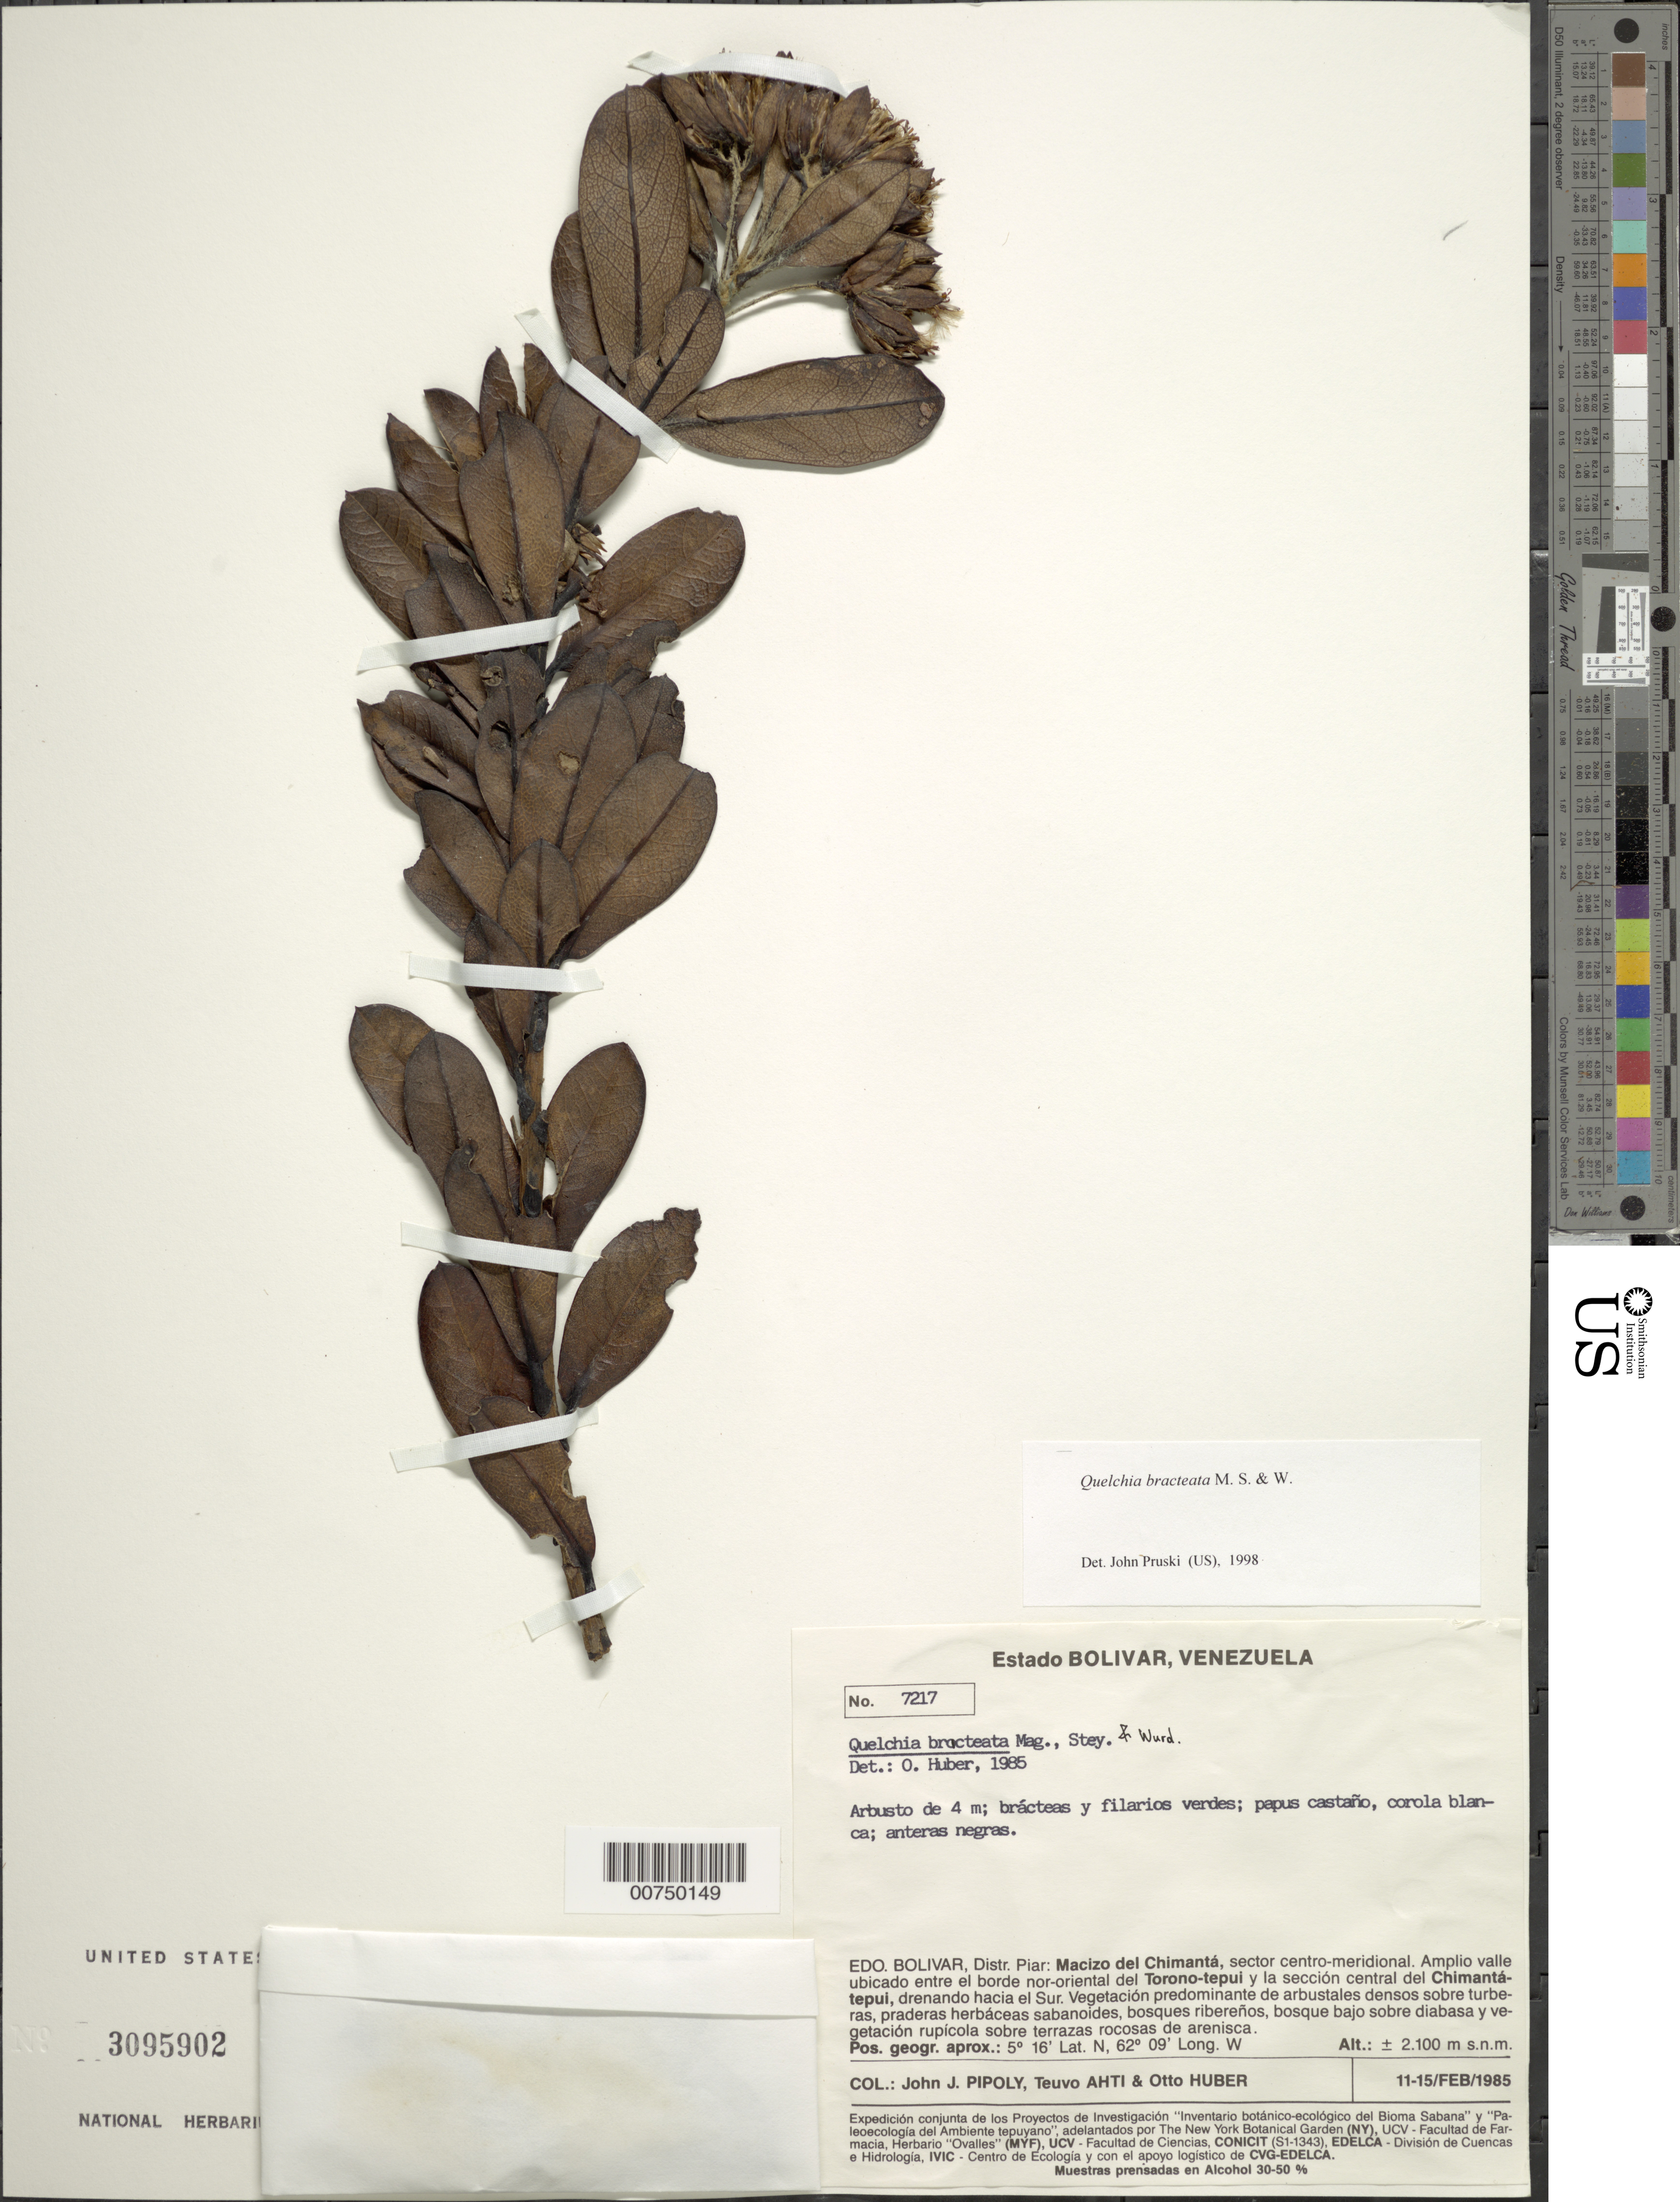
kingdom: Plantae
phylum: Tracheophyta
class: Magnoliopsida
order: Asterales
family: Asteraceae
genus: Quelchia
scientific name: Quelchia bracteata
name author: Maguire et al.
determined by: Pruski, J. F.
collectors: J. J. Pipoly, T. T. Ahti & O. Huber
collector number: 7217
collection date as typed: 11-Feb-85 to 15-Feb-85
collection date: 1985-02-11/1985-02-15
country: Venezuela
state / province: Bolívar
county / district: Piar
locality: Macizo del Chimantá, sector nor-oriental, entre el Torono-tepuí y la sección central del Chimantá-tepuí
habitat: Valle, vegetación predominante de arbustales denso sobre turberas, praderas herbáceas sabanoides, bosques ribereños.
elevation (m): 2100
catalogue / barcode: US 3095902